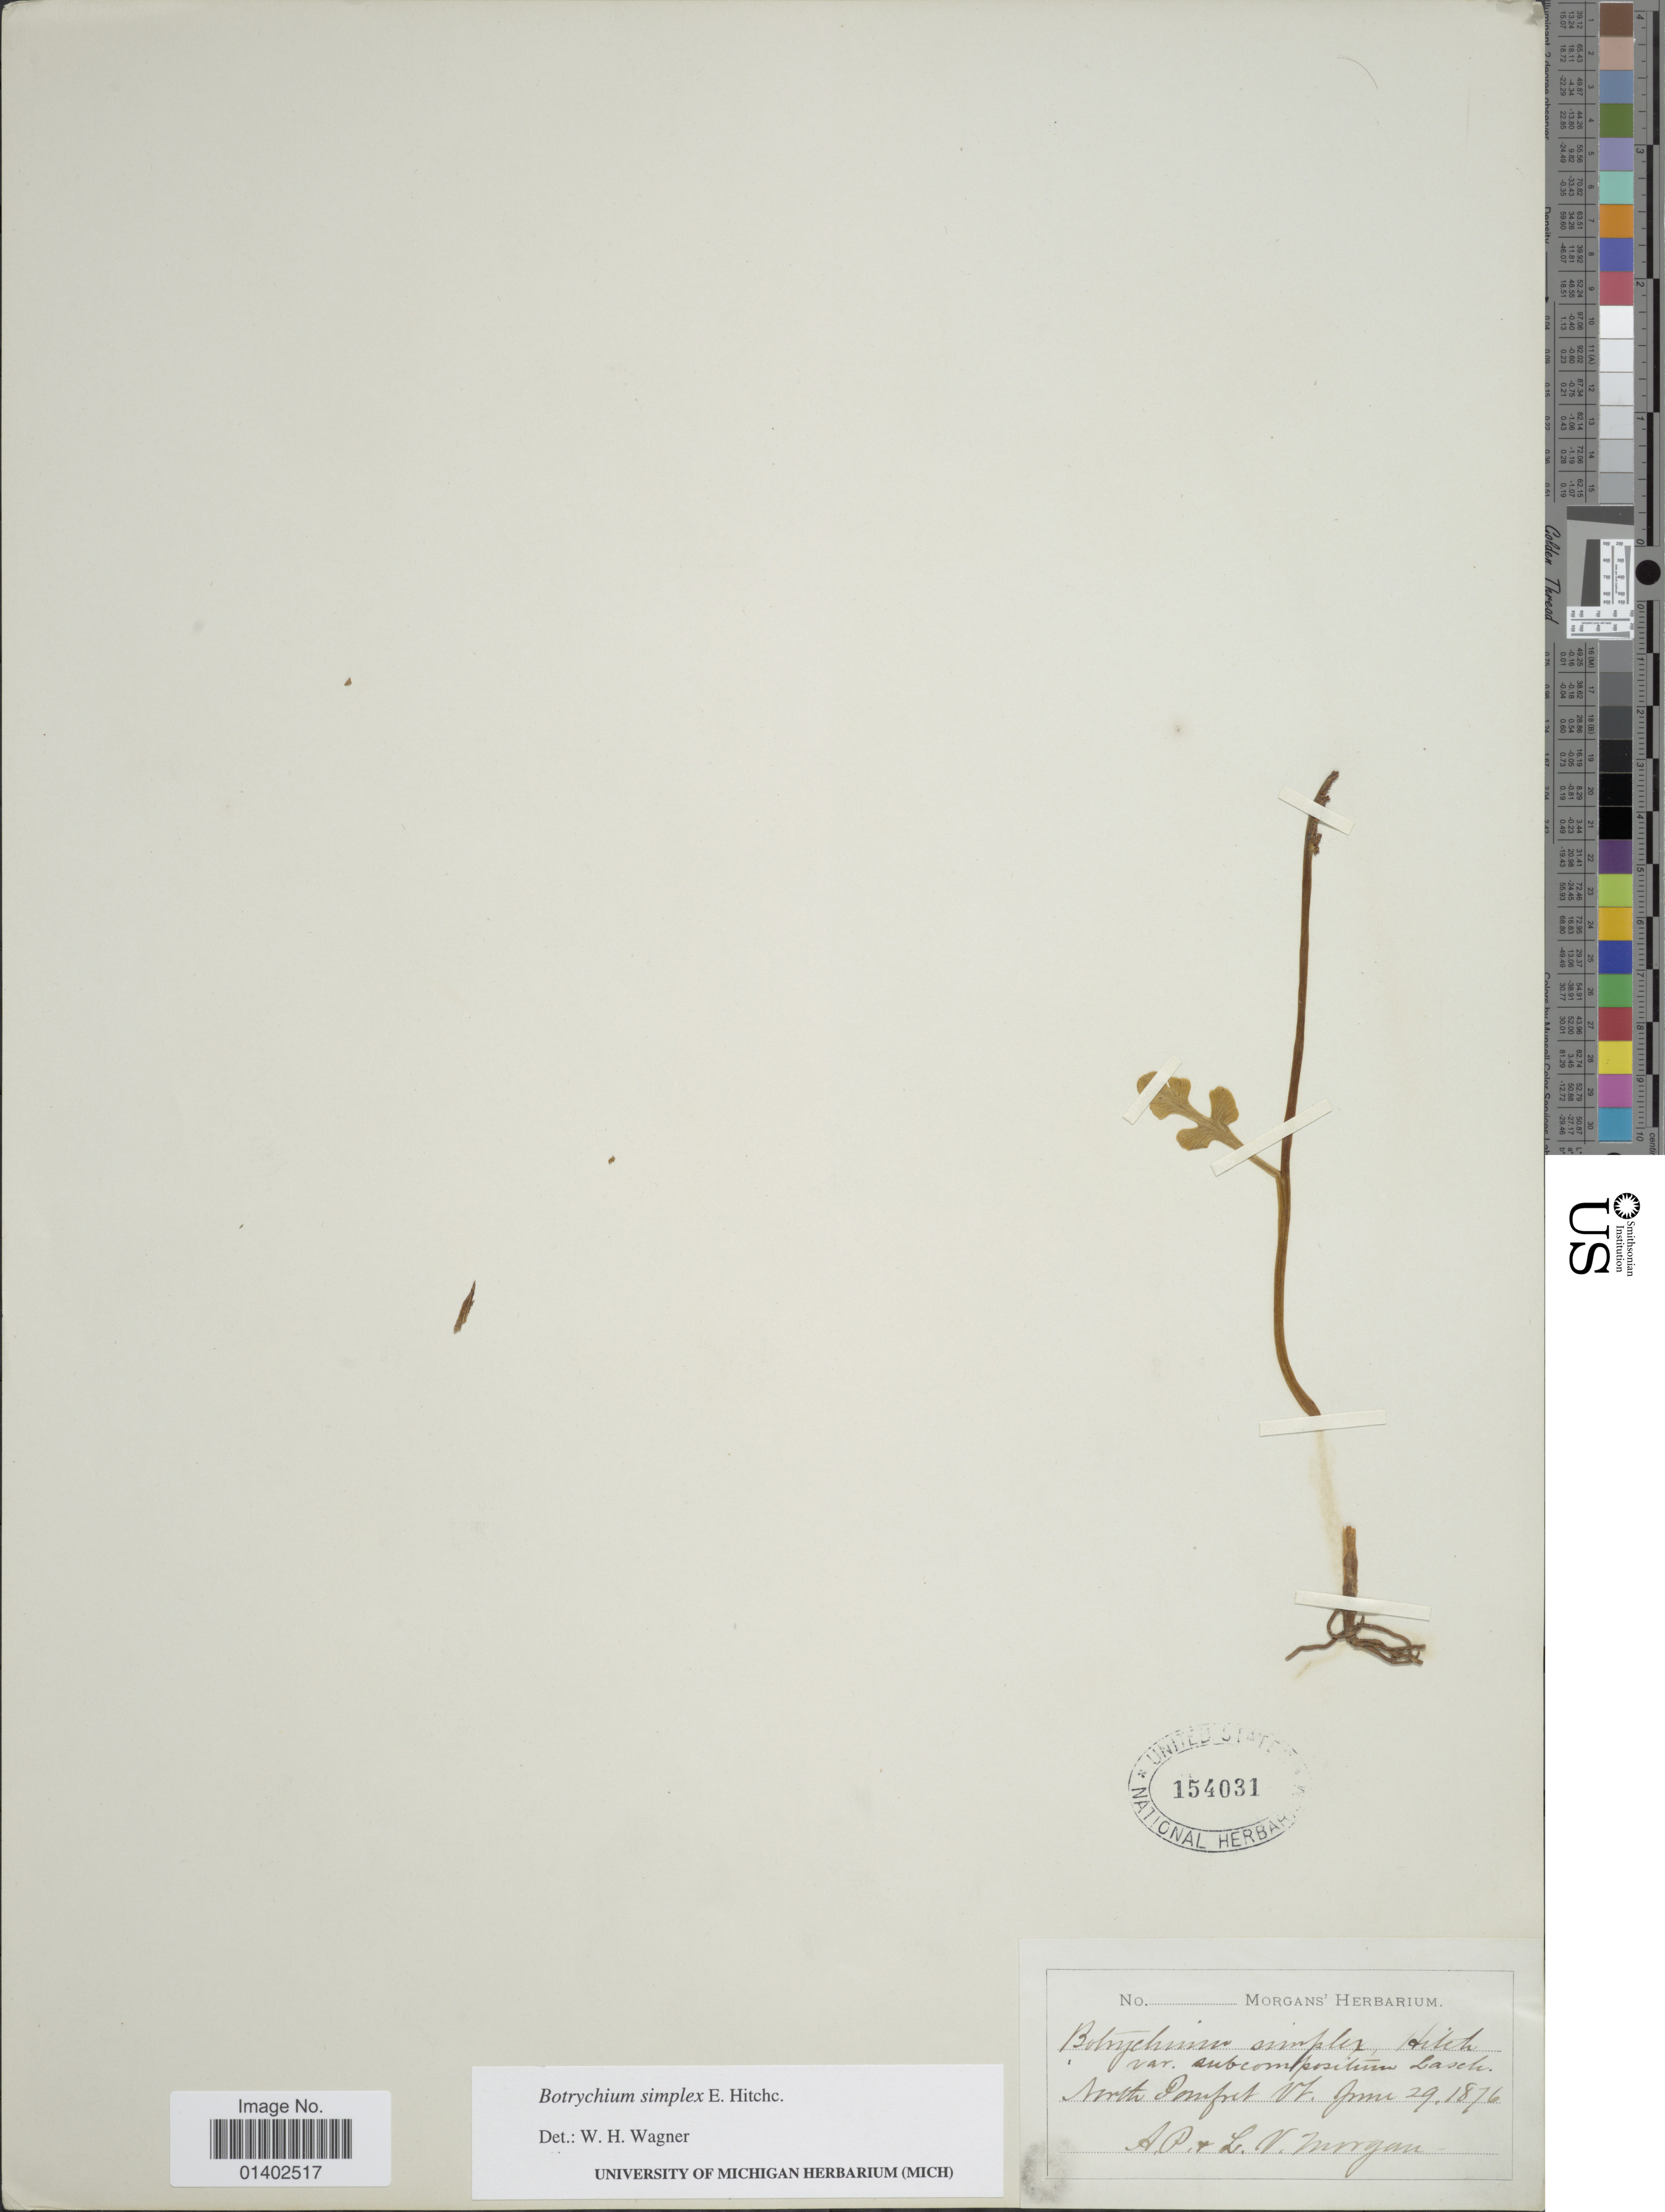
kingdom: Plantae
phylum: Tracheophyta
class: Polypodiopsida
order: Ophioglossales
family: Ophioglossaceae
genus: Botrychium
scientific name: Botrychium simplex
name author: E. Hitchc.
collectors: A. Morgan & L. Morgan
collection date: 1876-06-29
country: United States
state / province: Vermont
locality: North Pomfret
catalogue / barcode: US 154031